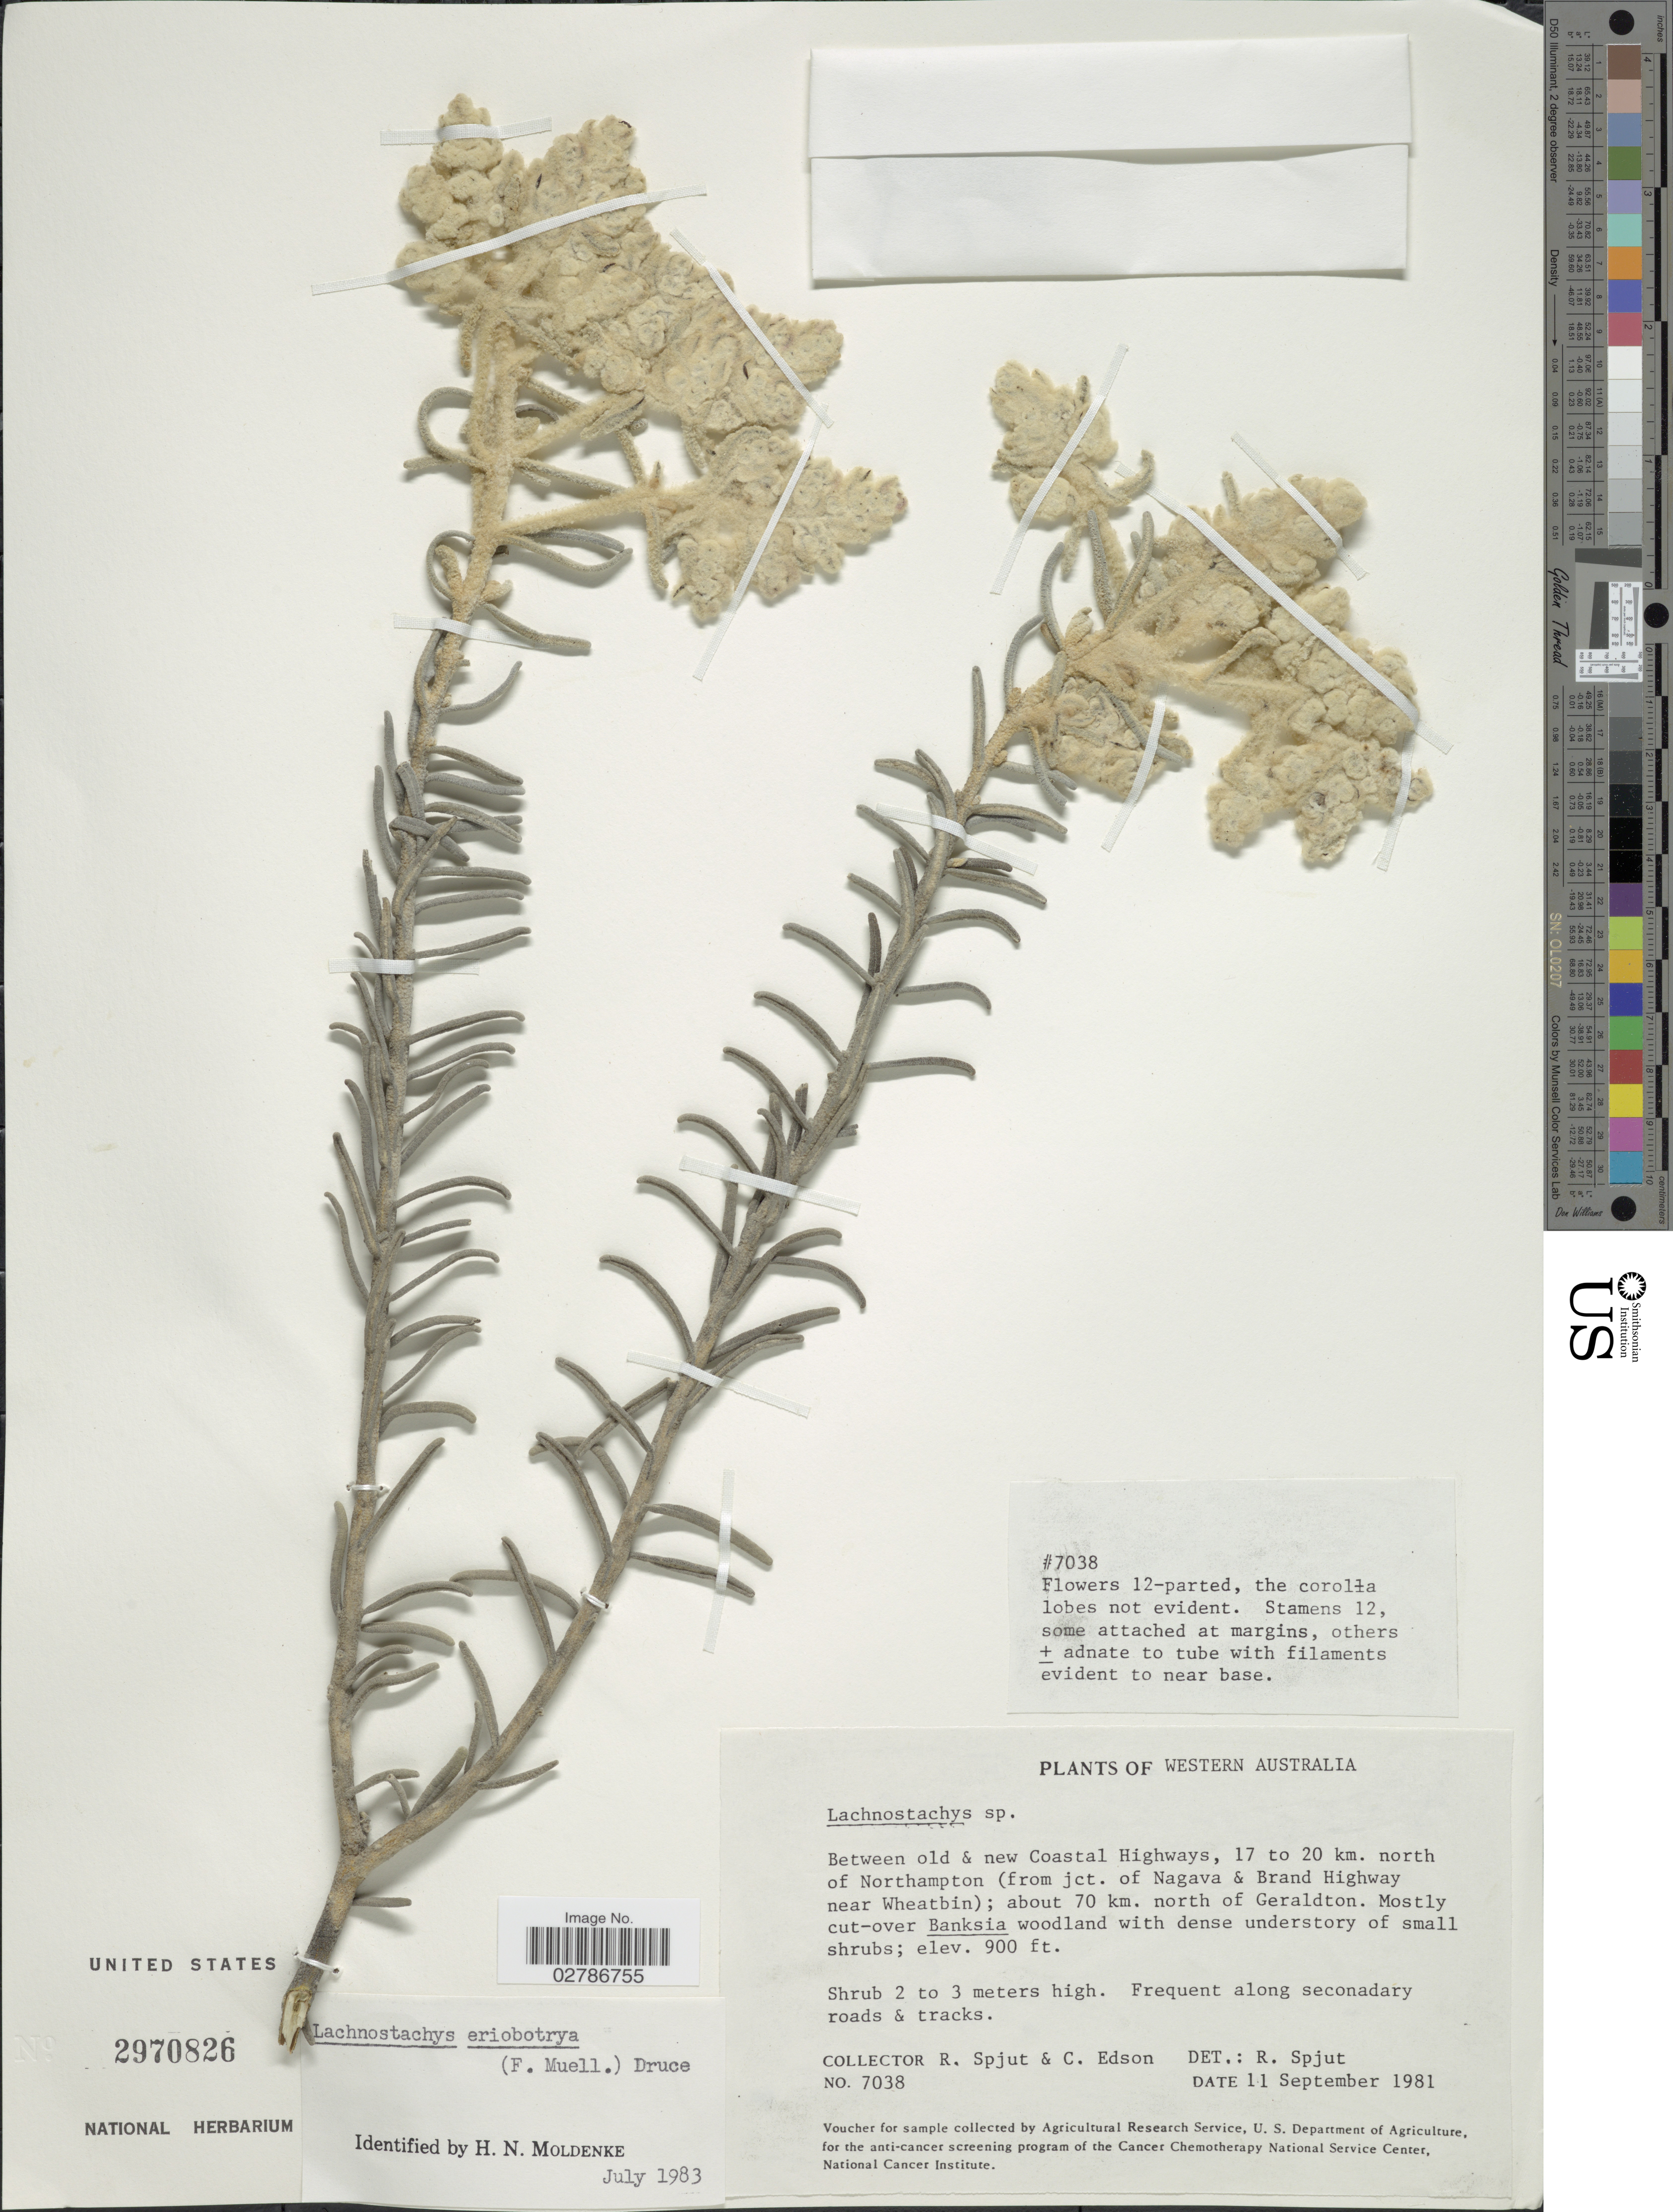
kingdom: Plantae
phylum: Tracheophyta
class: Magnoliopsida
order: Lamiales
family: Lamiaceae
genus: Lachnostachys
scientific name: Lachnostachys eriobotrya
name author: (F. Muell.) Druce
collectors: R. Spjut & C. Edson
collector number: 7038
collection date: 1981-09-11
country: Australia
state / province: Western Australia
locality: Between old & new Coastal Highways, 17 to 20 km. north of Northampton (from jct. of Nagava & Brand Highway near Wheatbin); about 70 km. north of Geraldton.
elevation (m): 274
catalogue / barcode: US 2970826